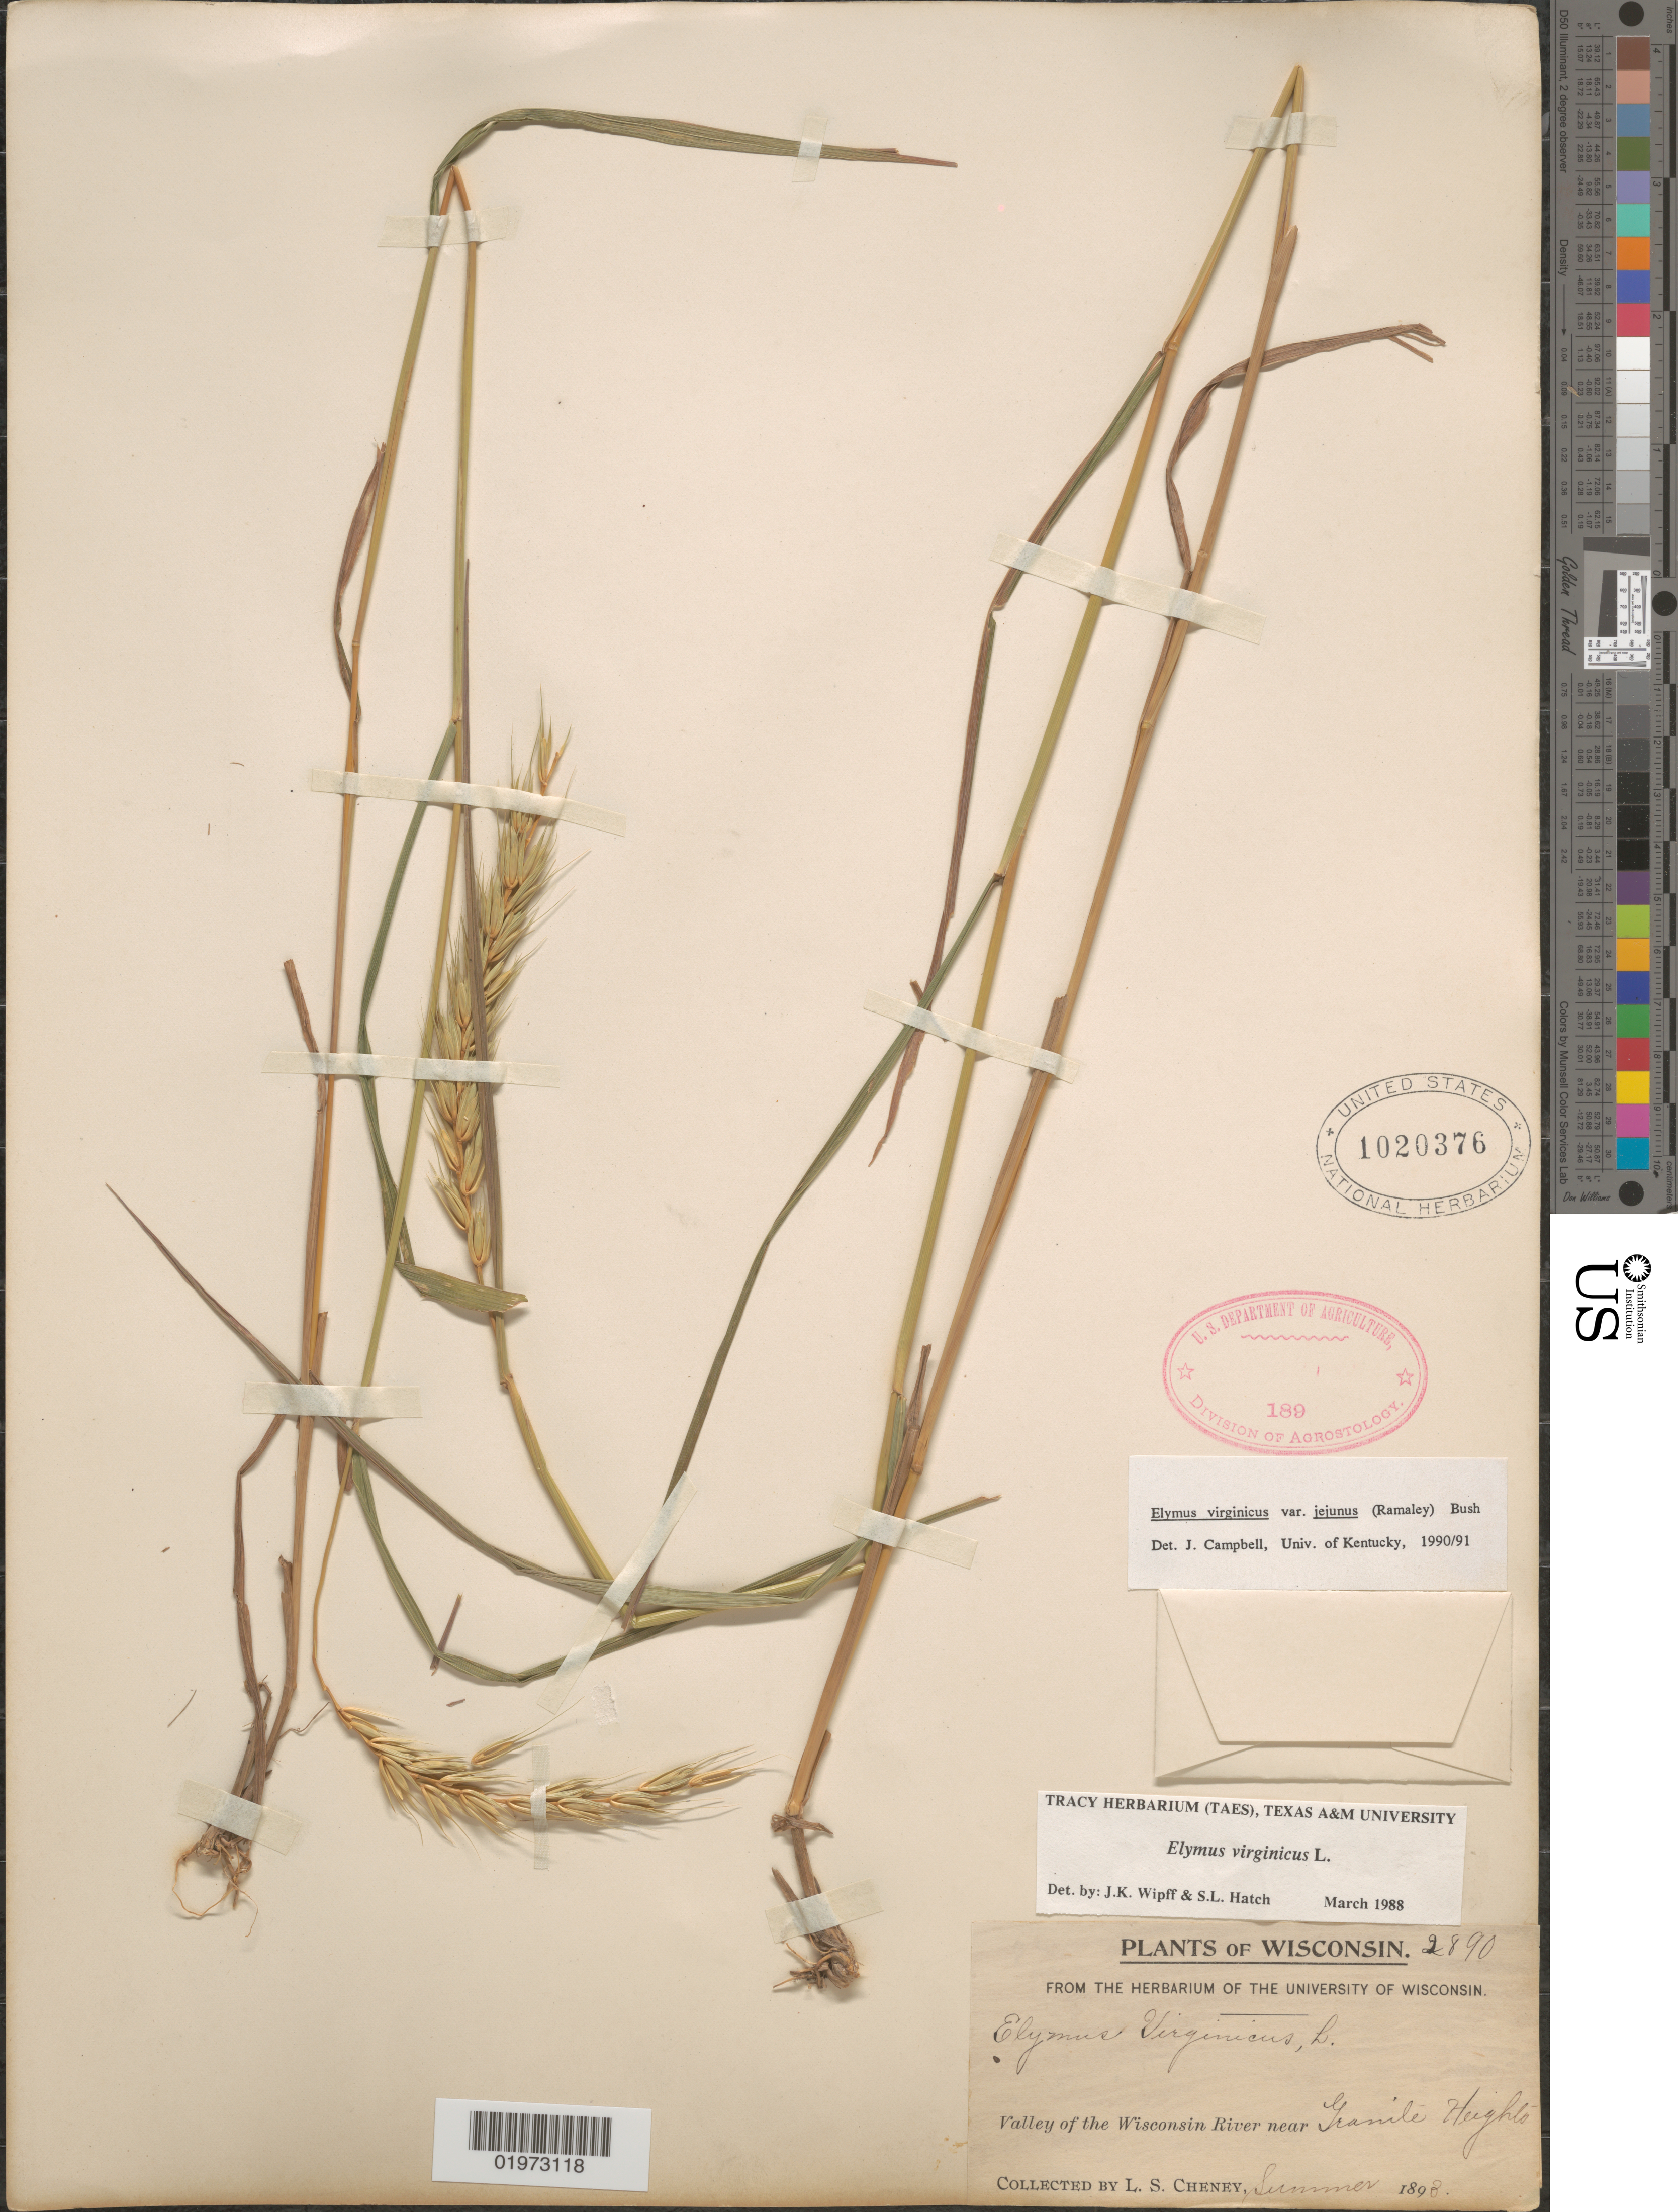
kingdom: Plantae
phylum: Tracheophyta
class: Liliopsida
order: Poales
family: Poaceae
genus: Elymus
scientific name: Elymus virginicus var. virginicus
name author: L.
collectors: L. Cheney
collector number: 2890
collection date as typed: Summer 1893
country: United States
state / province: Wisconsin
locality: Valley of the Wisconsin River near Granite Heights.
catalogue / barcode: US 1020376